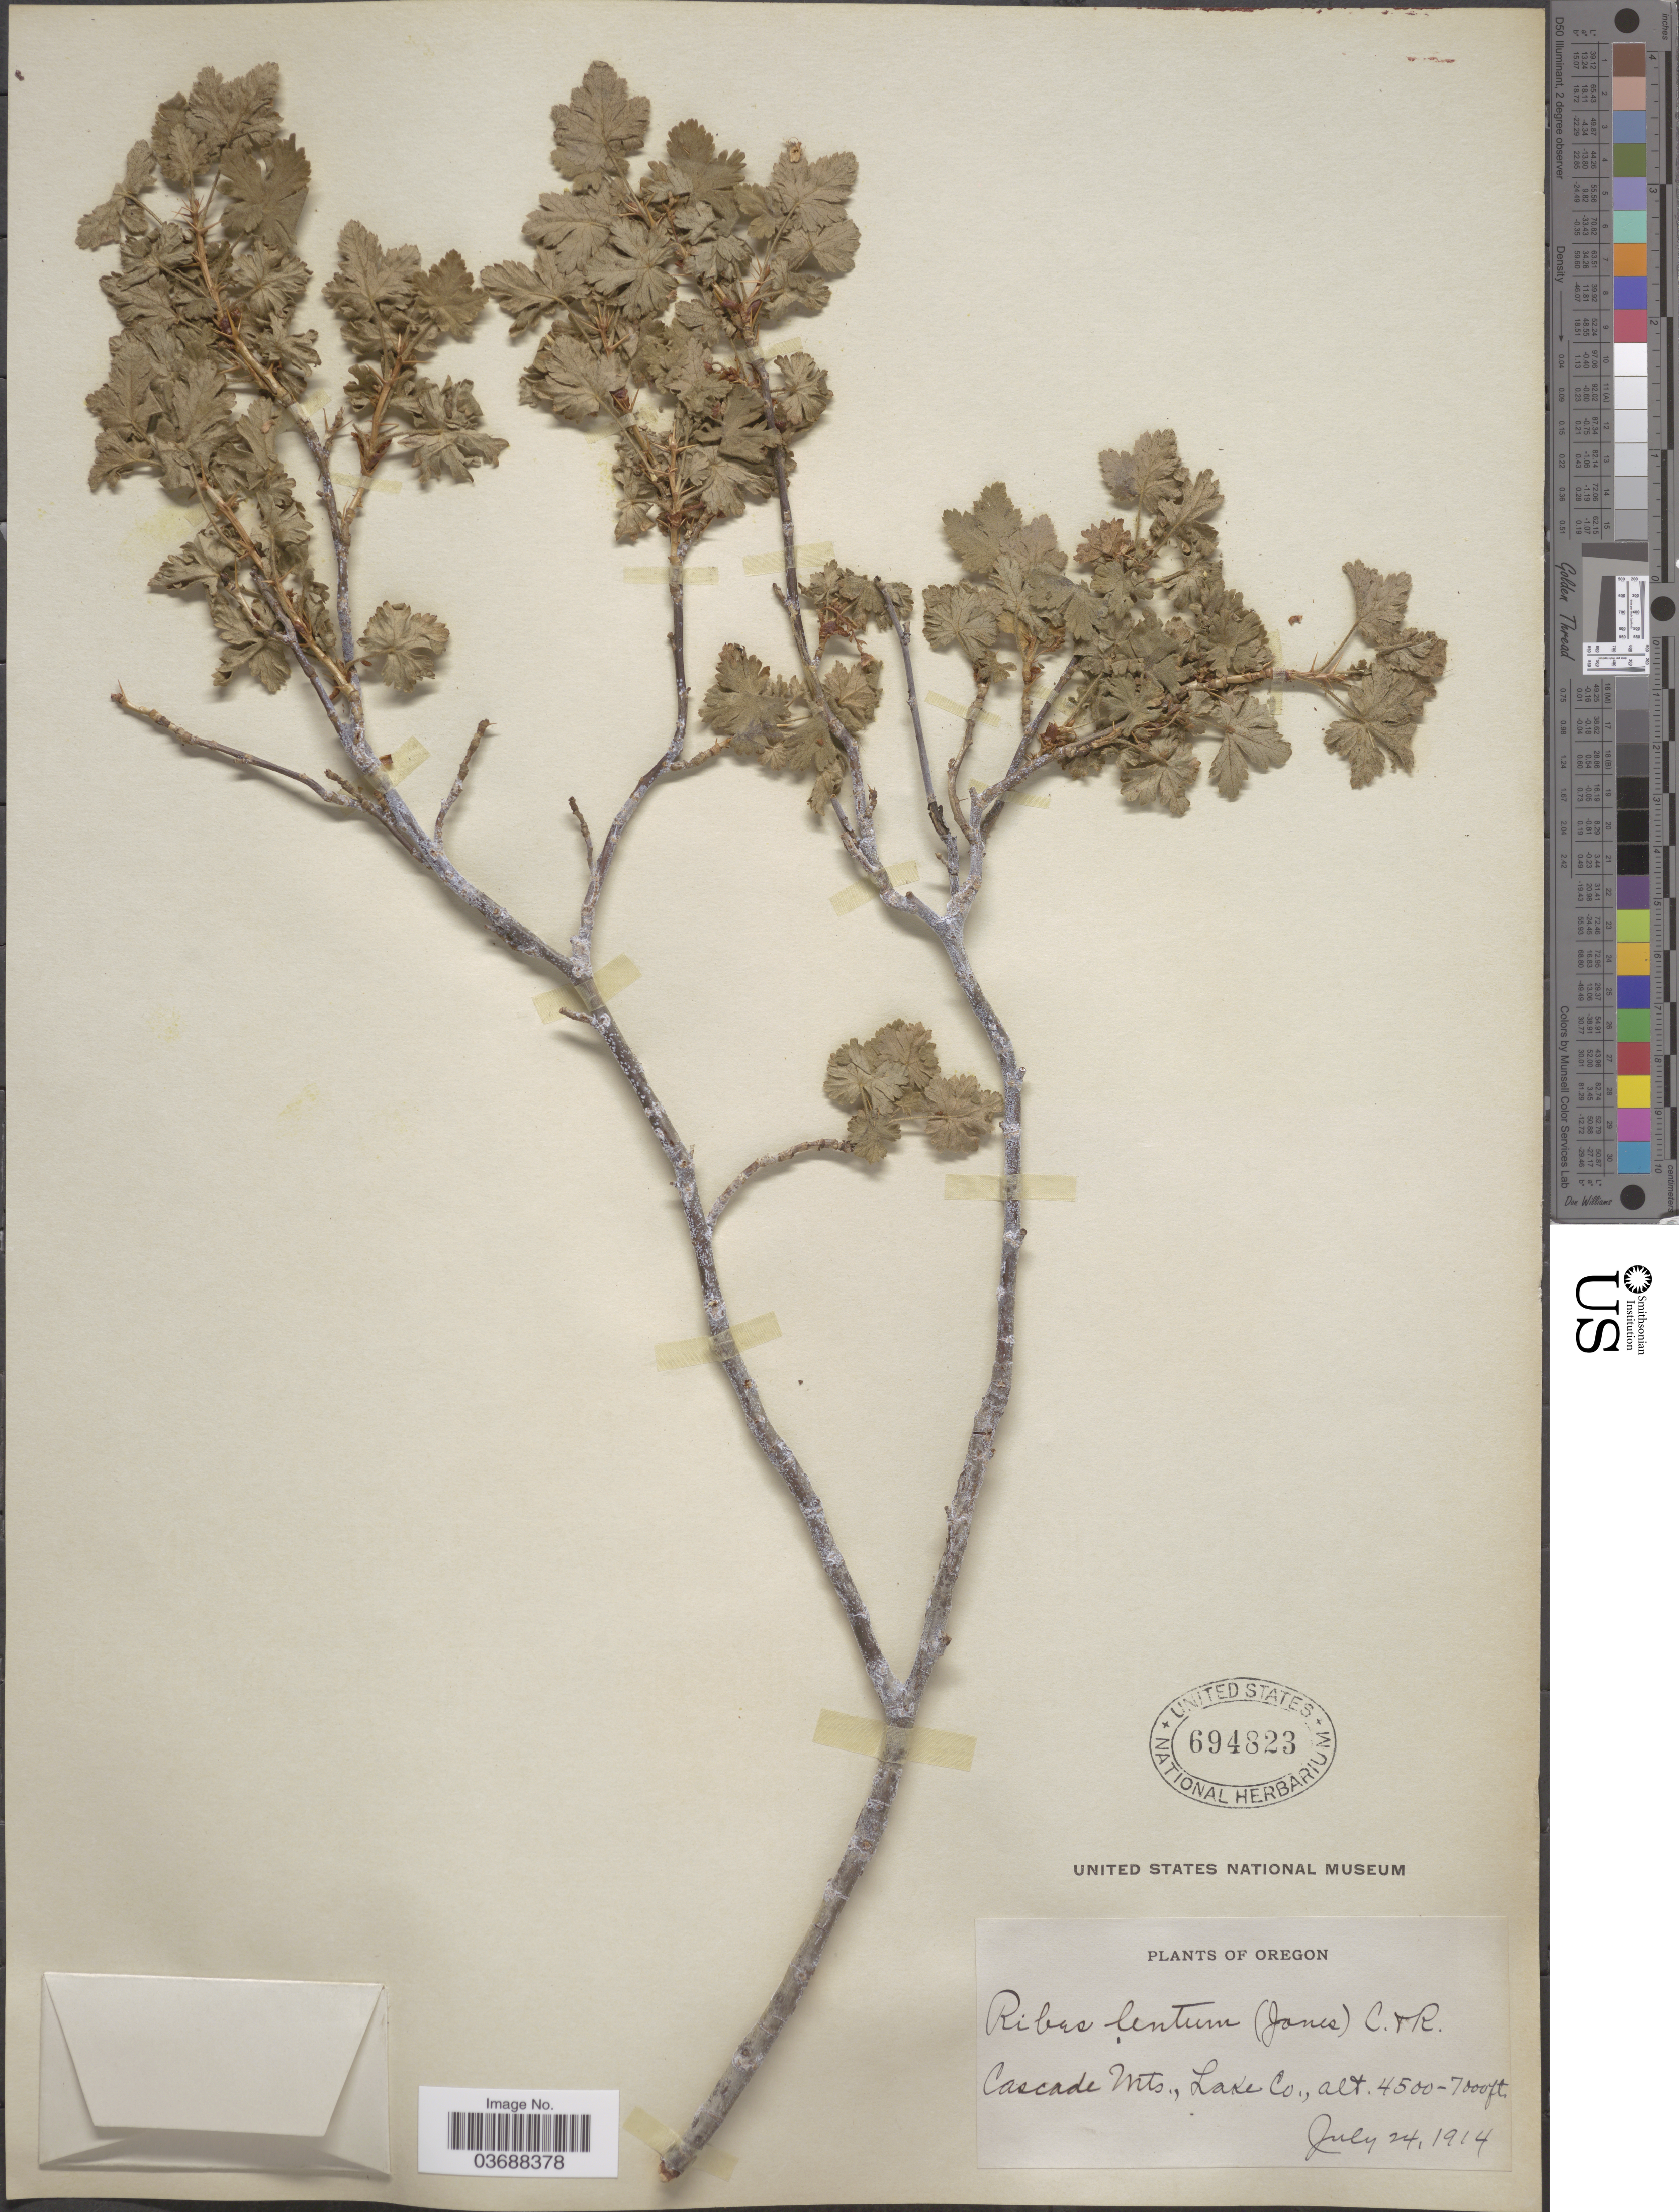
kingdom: Plantae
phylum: Tracheophyta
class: Magnoliopsida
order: Saxifragales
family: Grossulariaceae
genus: Ribes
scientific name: Ribes montigenum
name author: McClatchie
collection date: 1914-07-24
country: United States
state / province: Oregon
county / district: Lake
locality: Cascade Mts., Lake Co.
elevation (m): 1372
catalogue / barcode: US 694823